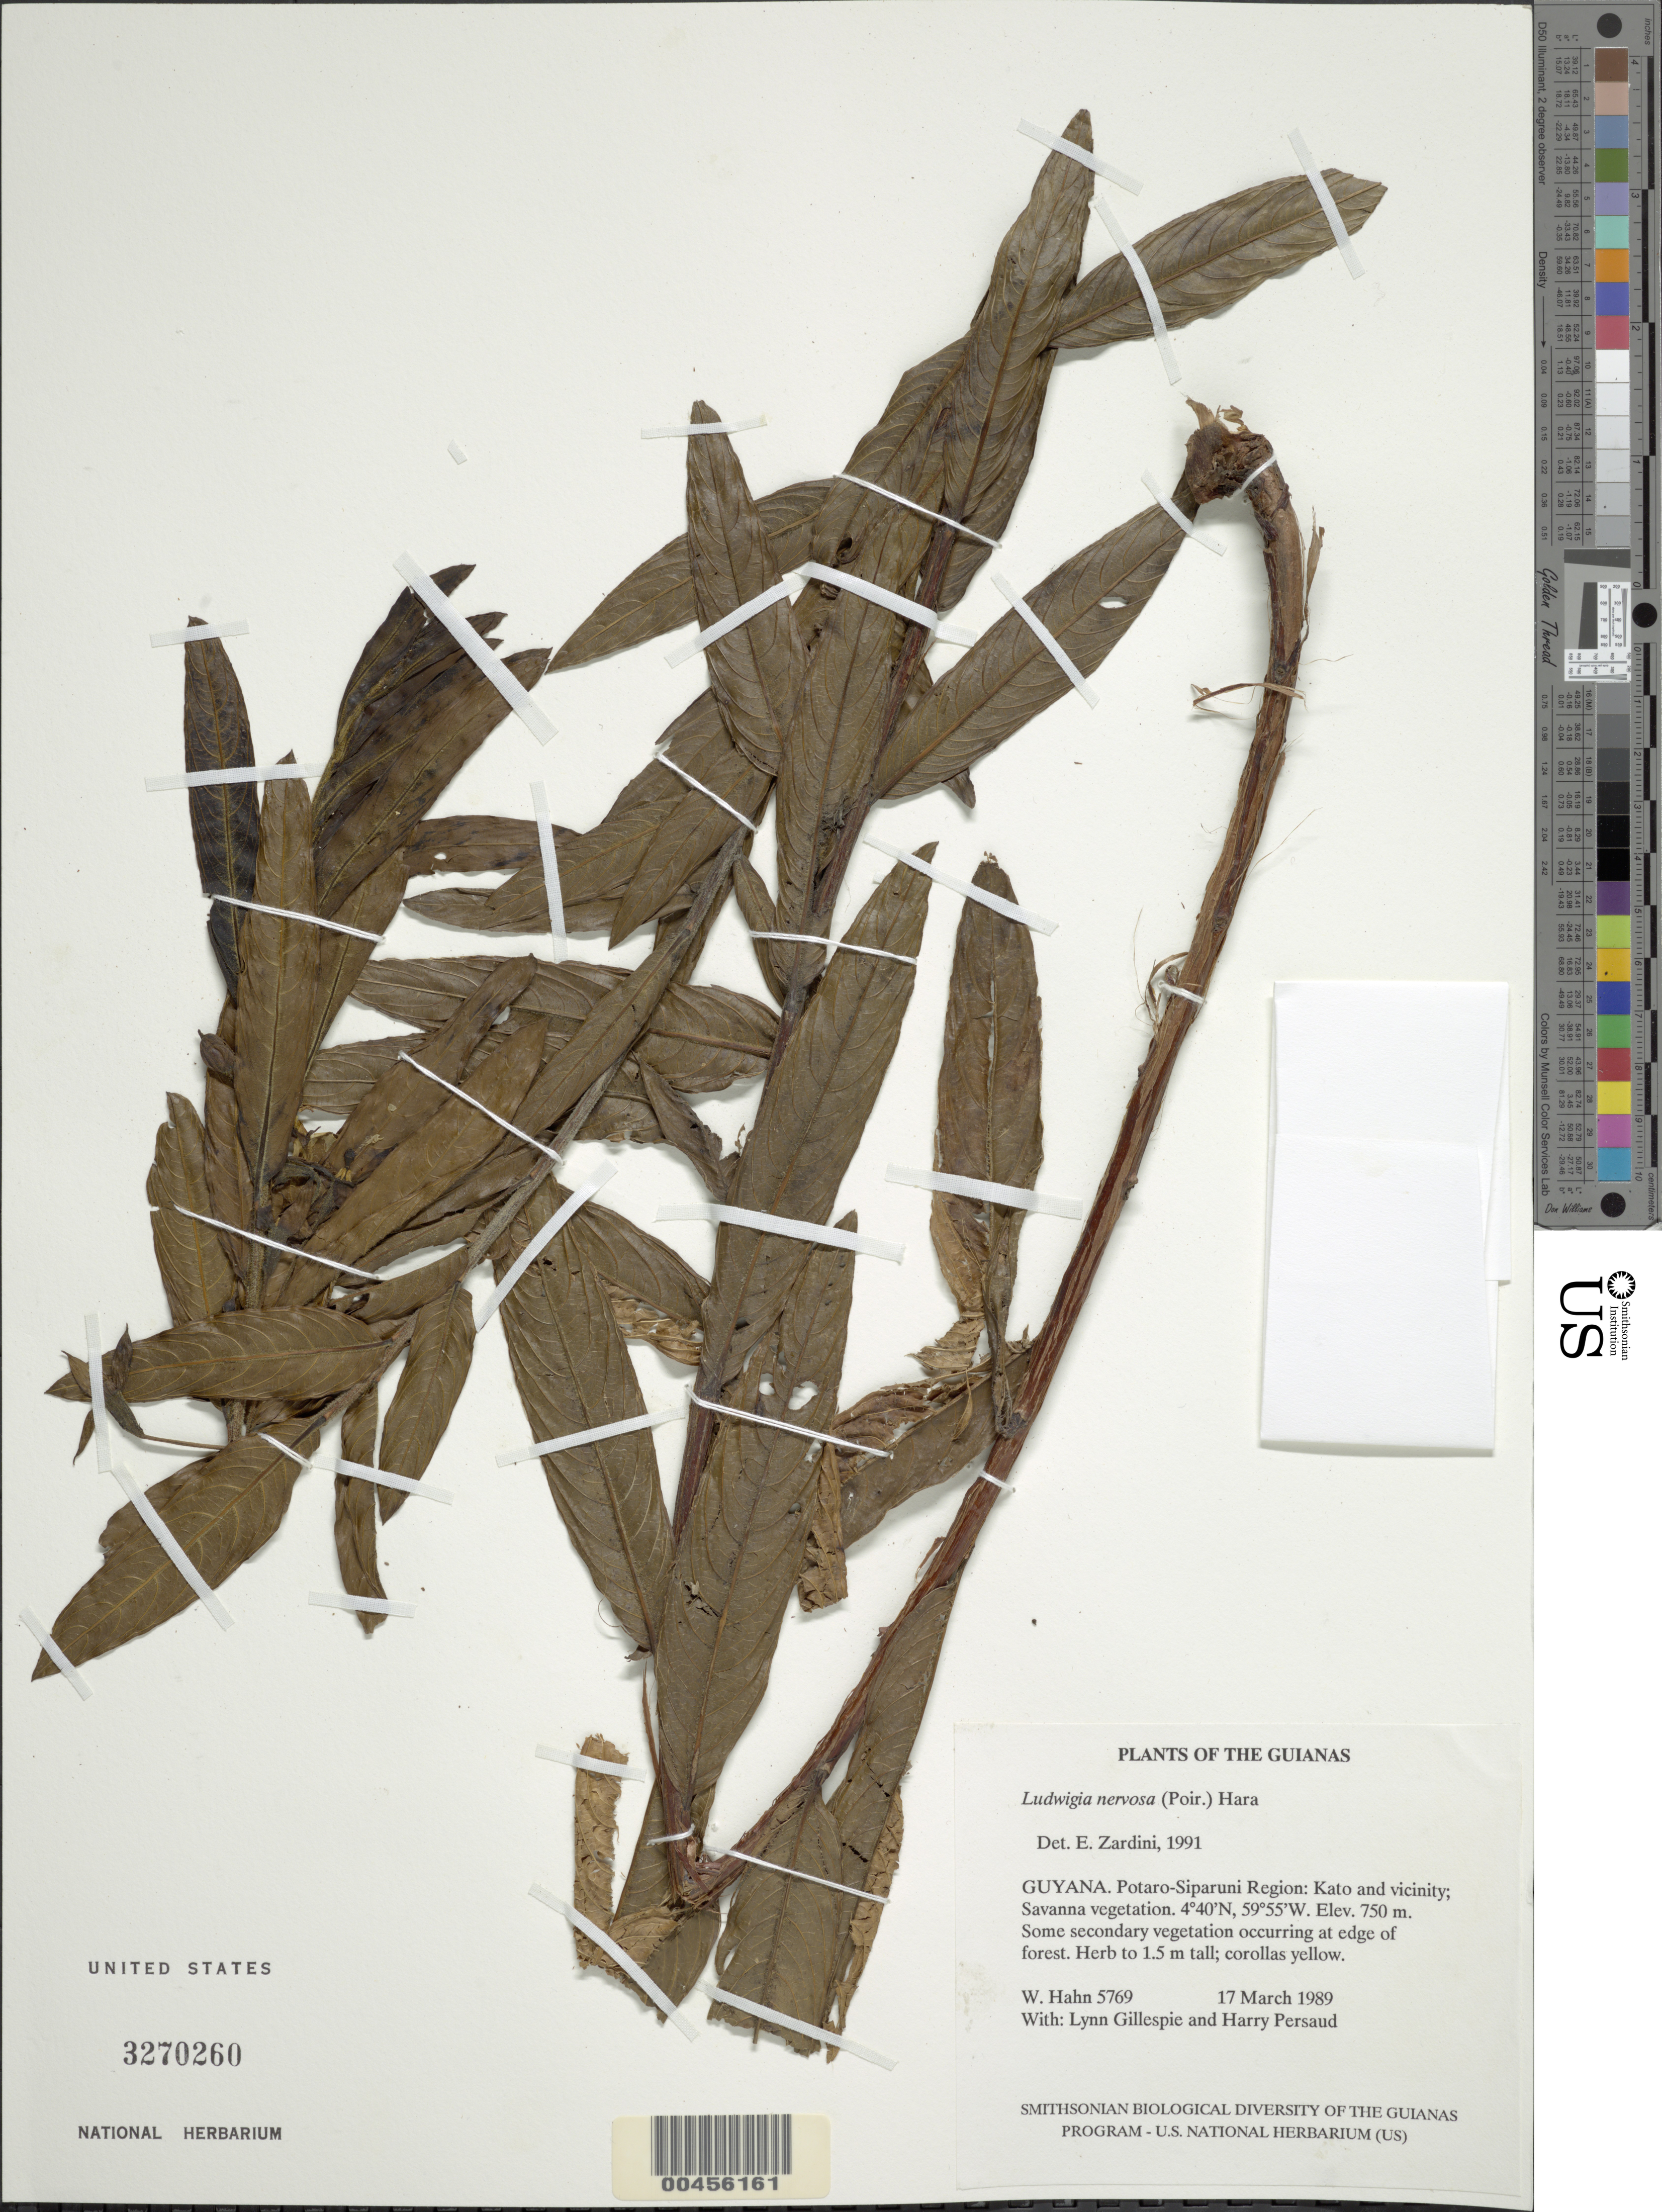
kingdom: Plantae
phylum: Tracheophyta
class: Magnoliopsida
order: Myrtales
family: Onagraceae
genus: Ludwigia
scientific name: Ludwigia nervosa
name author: (Poir.) H. Hara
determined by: Zardini, E. M.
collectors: W. Hahn, L. J. Gillespie & H. Persaud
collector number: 5769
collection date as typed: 17 March 1989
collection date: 1989-03-17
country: Guyana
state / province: Potaro-Siparuni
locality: Kato and vicinity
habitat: Savanna vegetation. Some secondary vegetation occurring at edge of forest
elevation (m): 750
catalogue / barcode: US 3270260